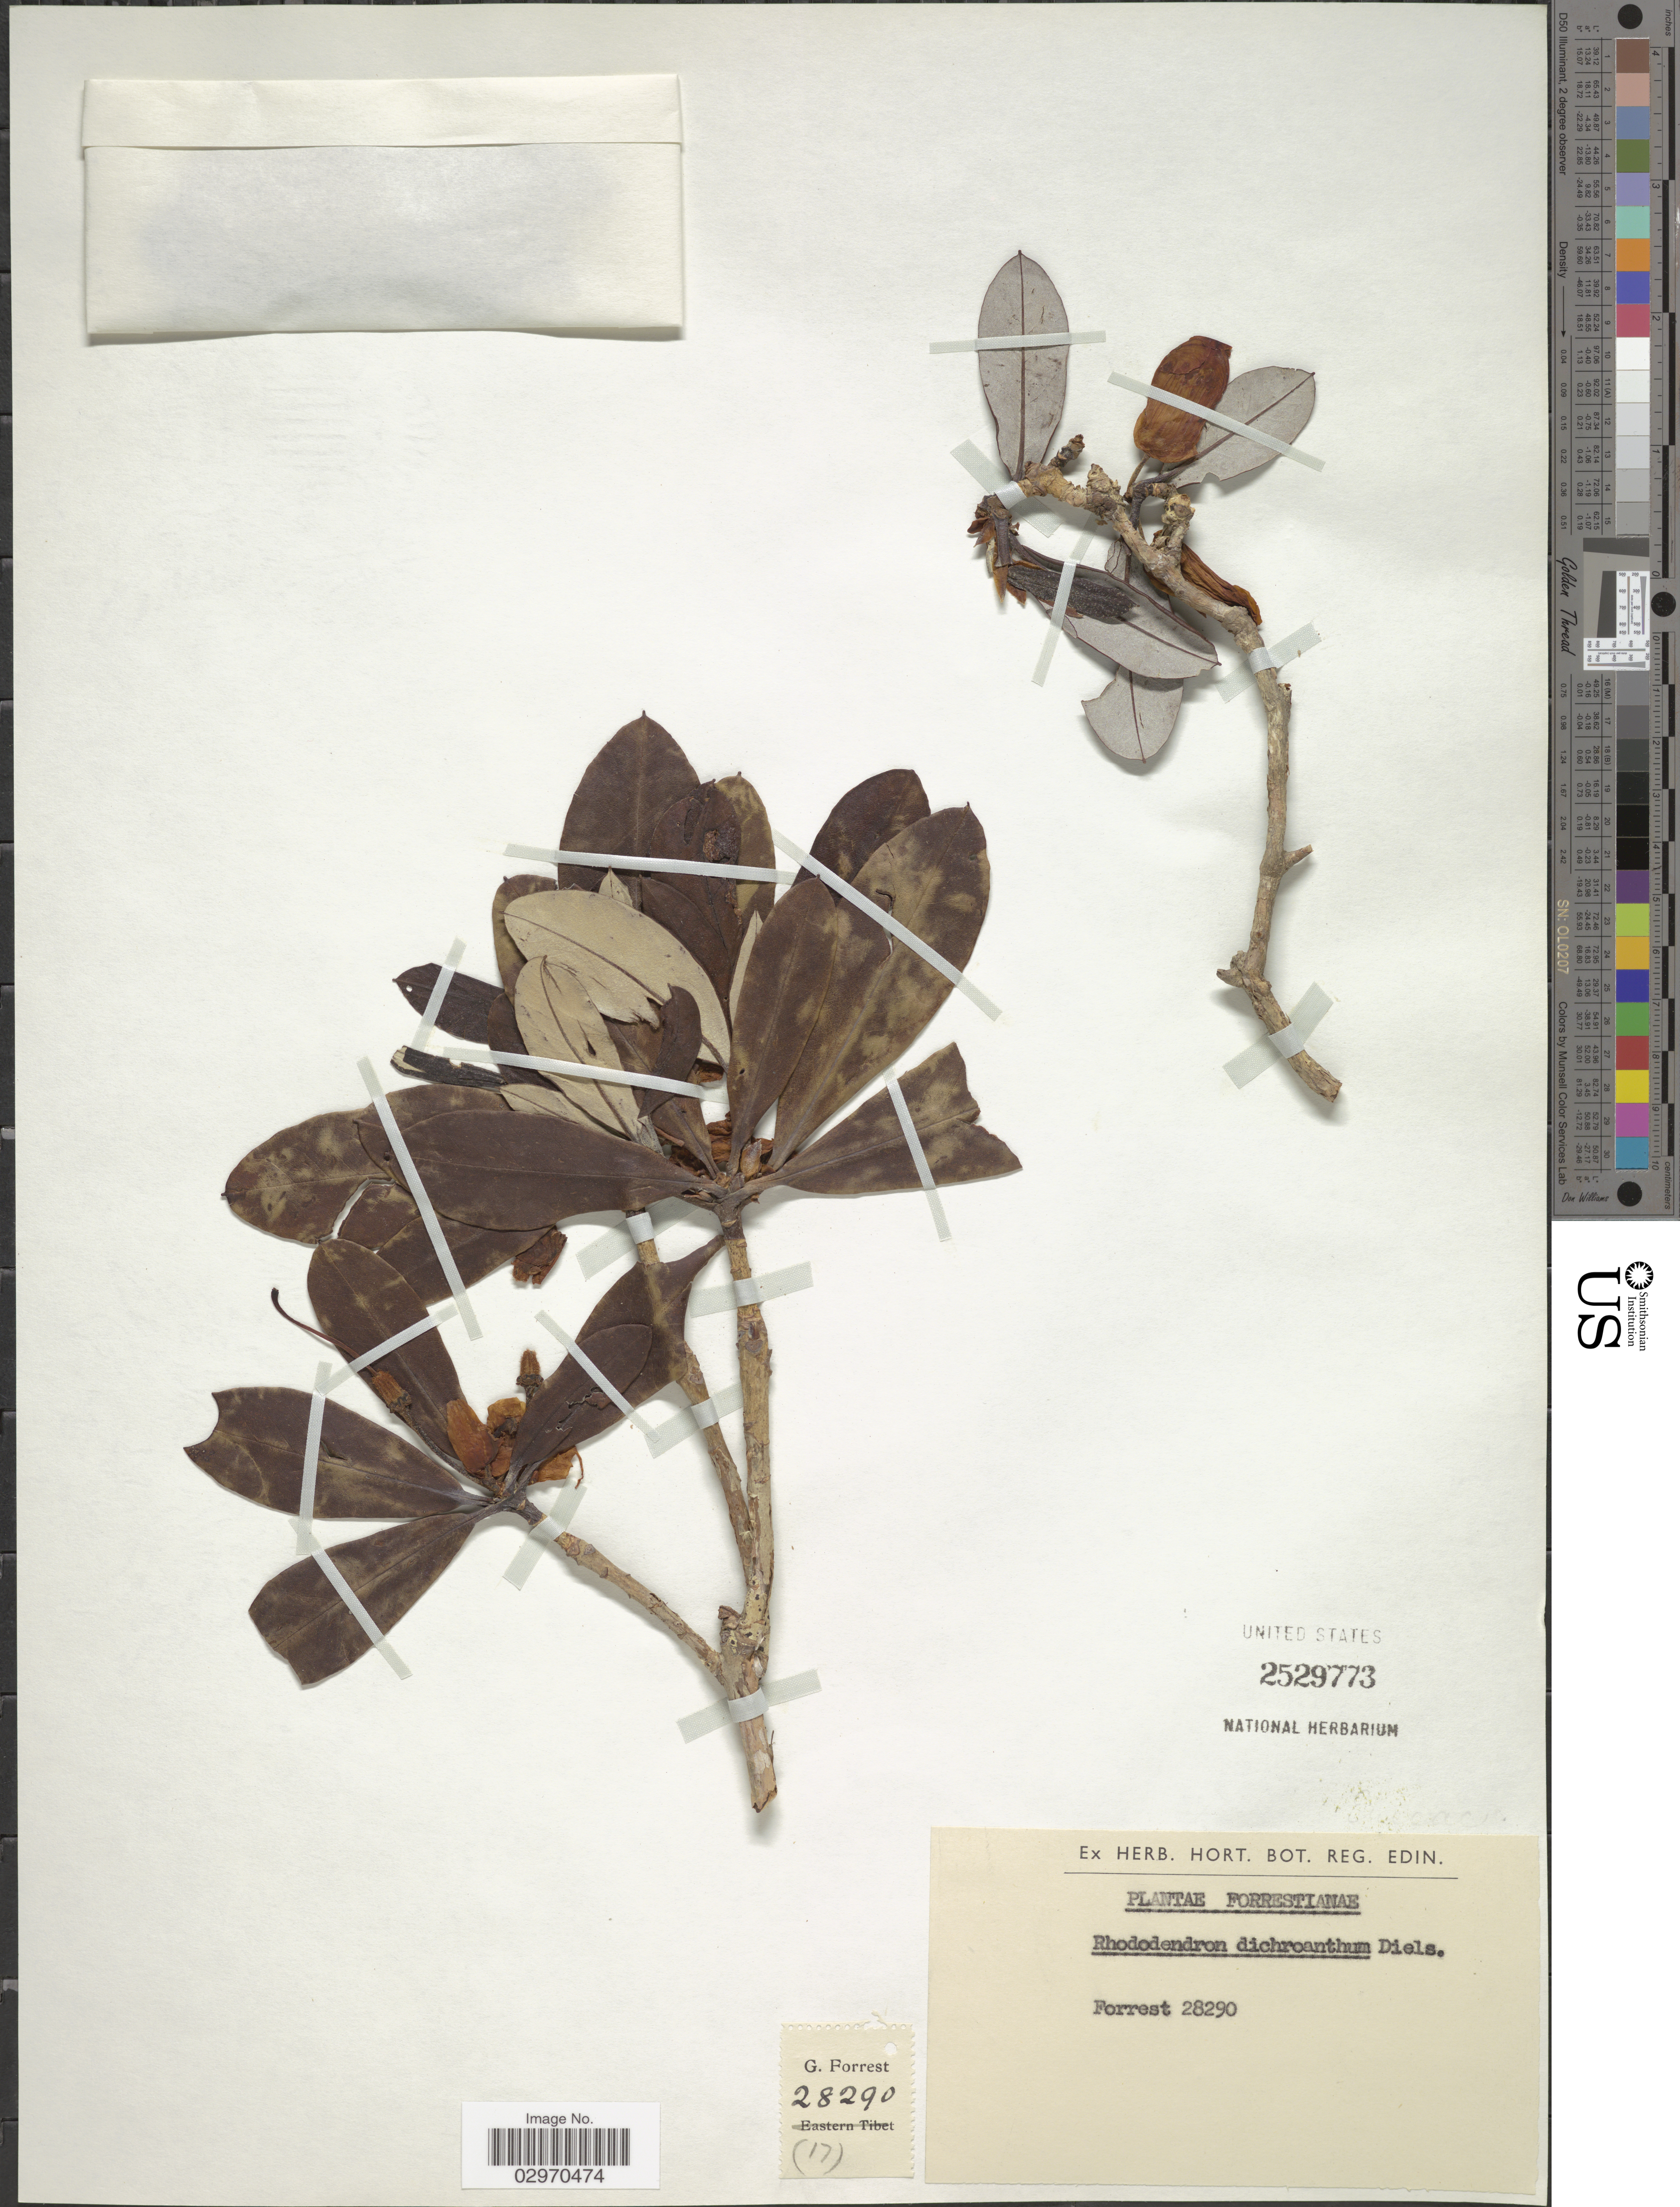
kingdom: Plantae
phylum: Tracheophyta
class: Magnoliopsida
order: Ericales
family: Ericaceae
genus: Rhododendron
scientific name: Rhododendron dichroanthum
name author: Diels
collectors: G. Forrest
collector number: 28290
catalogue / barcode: US 2529773